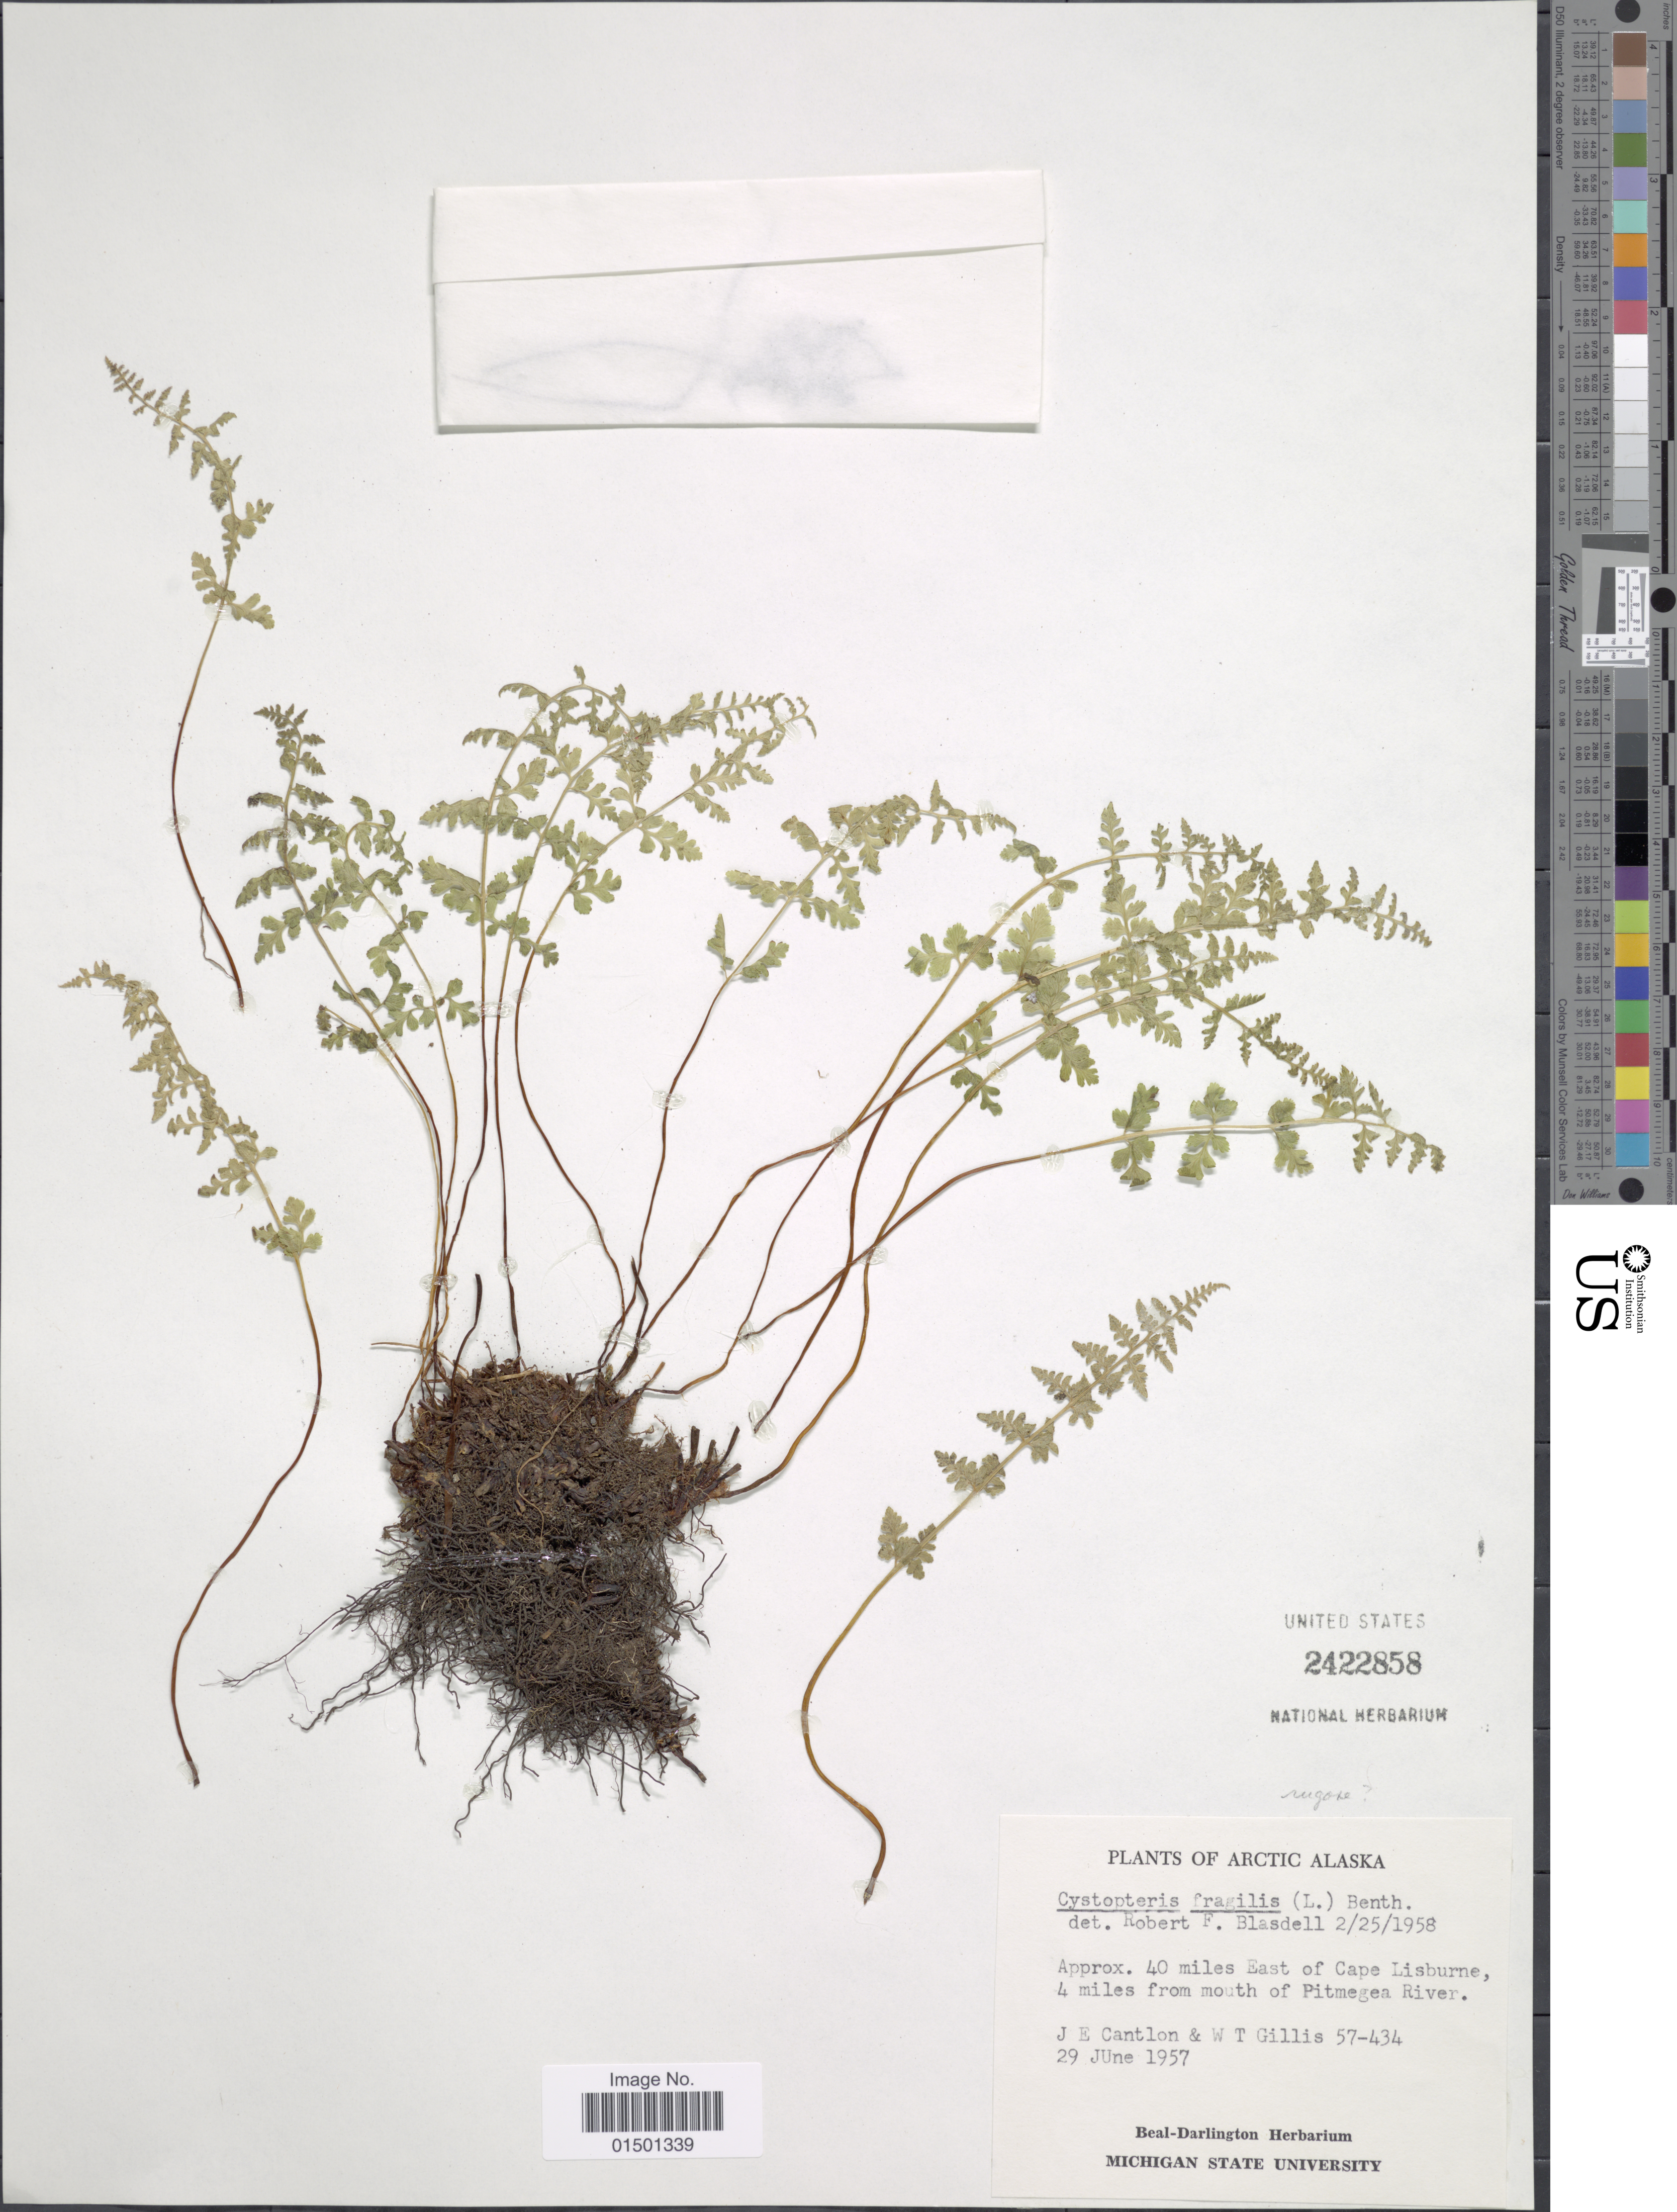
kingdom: Plantae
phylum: Tracheophyta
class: Polypodiopsida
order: Polypodiales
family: Cystopteridaceae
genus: Cystopteris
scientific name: Cystopteris fragilis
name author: (L.) Bernh.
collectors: J. Cantlon & W. T. Gillis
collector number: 57-434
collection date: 1957-06-29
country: United States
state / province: Alaska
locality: Arctic Alaska, 40 miles East of Cape Lisburne, 4 miles from mouth of Pitmegea River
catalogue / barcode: US 2422858